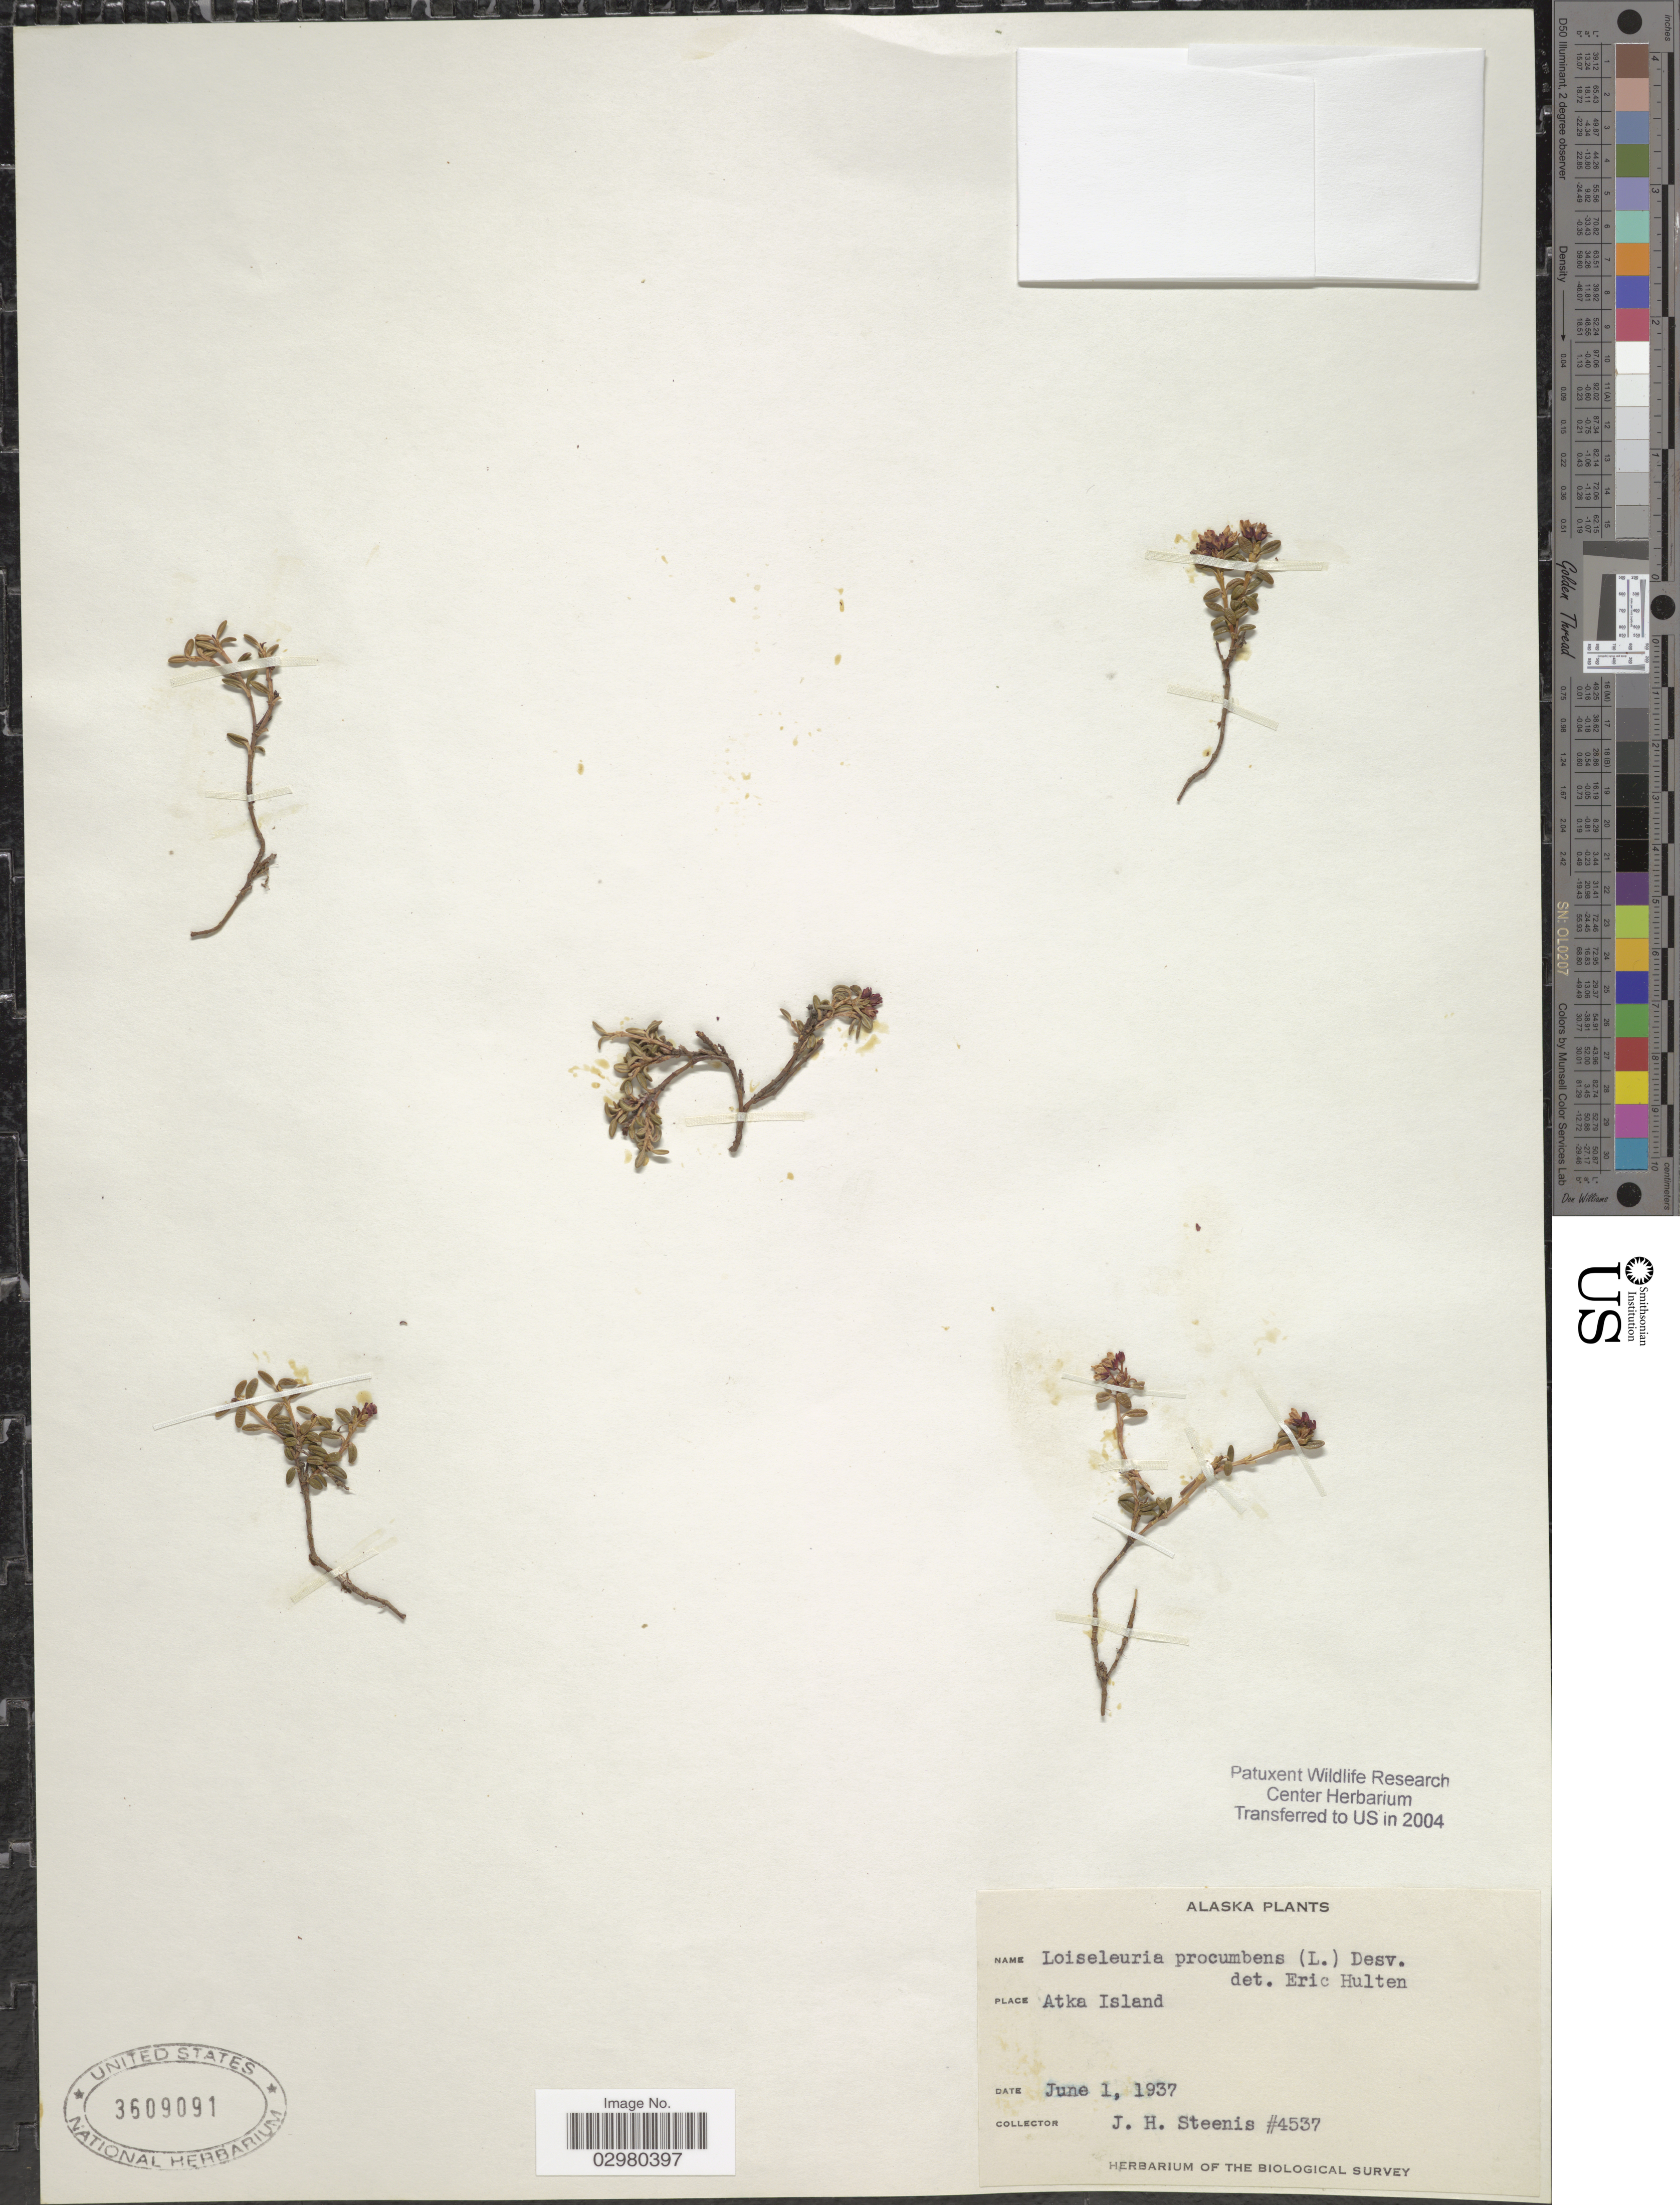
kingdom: Plantae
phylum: Tracheophyta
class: Magnoliopsida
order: Ericales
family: Ericaceae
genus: Loiseleuria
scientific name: Loiseleuria procumbens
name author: (L.) Desv.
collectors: J. H. Steenis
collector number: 4537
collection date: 1937-06-01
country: United States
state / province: Alaska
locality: Atka Island.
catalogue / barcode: US 3609091